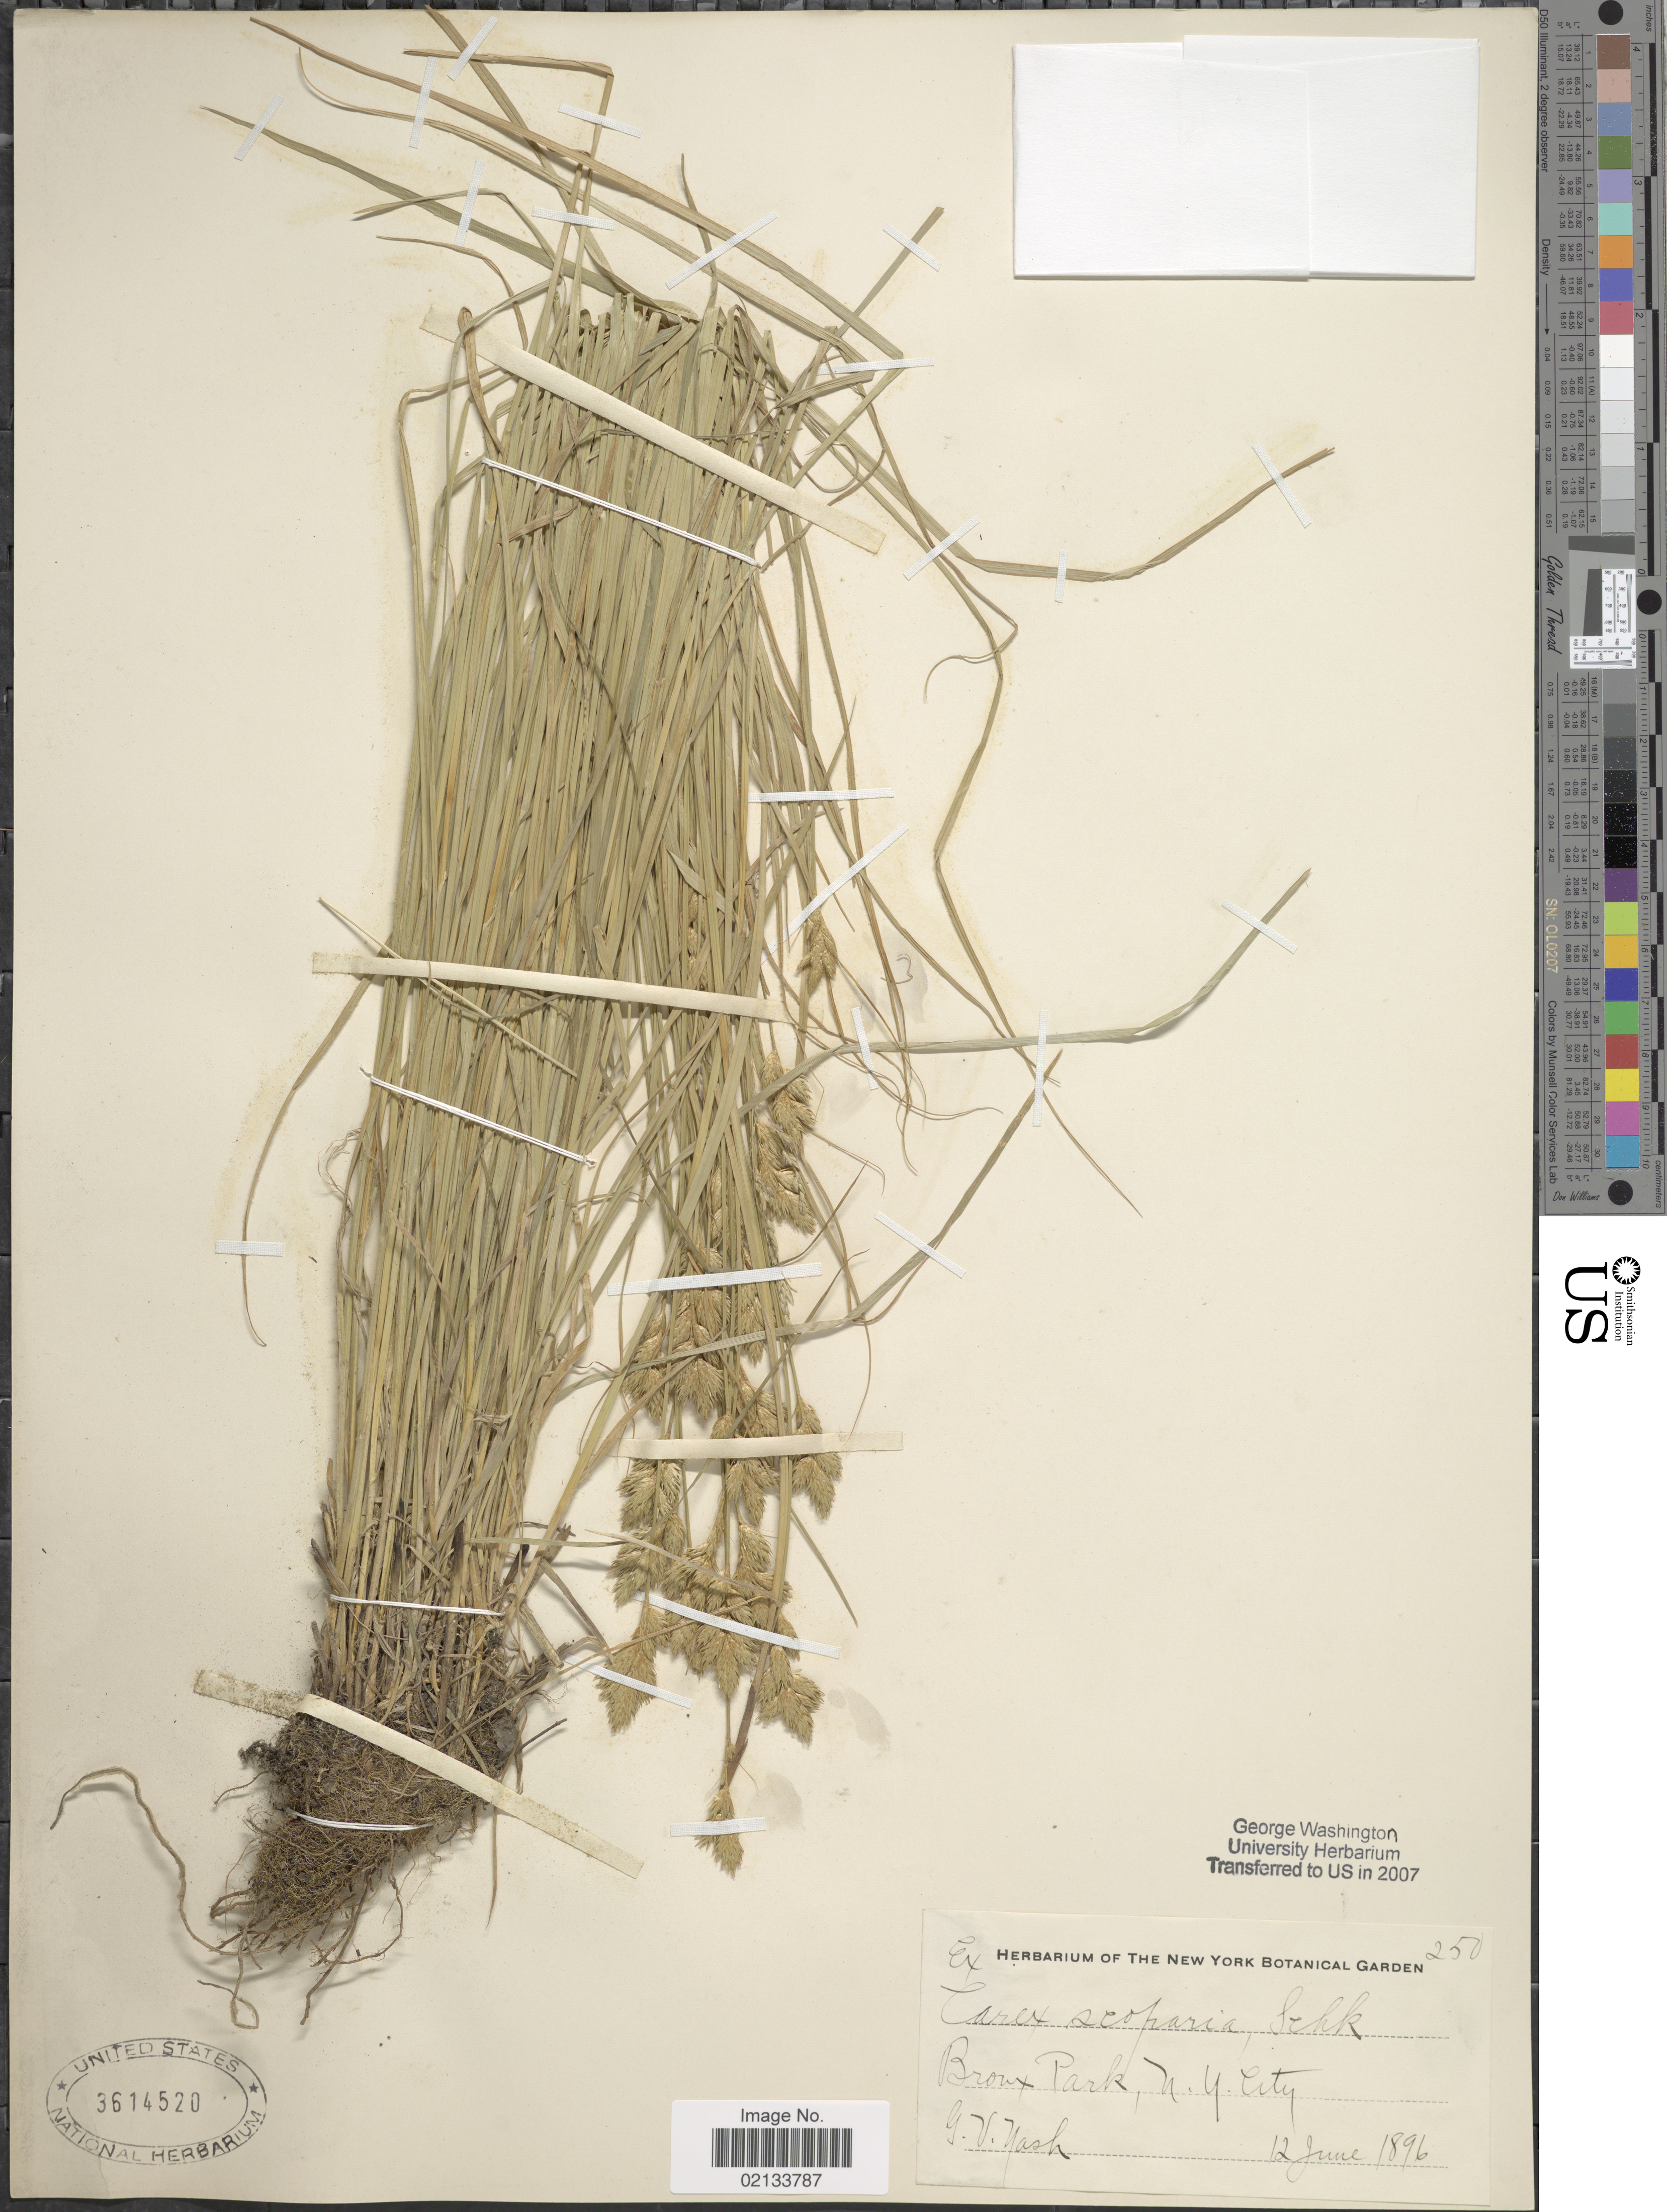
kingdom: Plantae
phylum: Tracheophyta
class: Liliopsida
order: Poales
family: Cyperaceae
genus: Carex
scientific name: Carex scoparia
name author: Schkuhr ex Willd.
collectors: G. V. Nash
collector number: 250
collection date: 1896-06-12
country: United States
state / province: New York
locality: Bronx Park, N.Y. City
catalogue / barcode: US 3614520